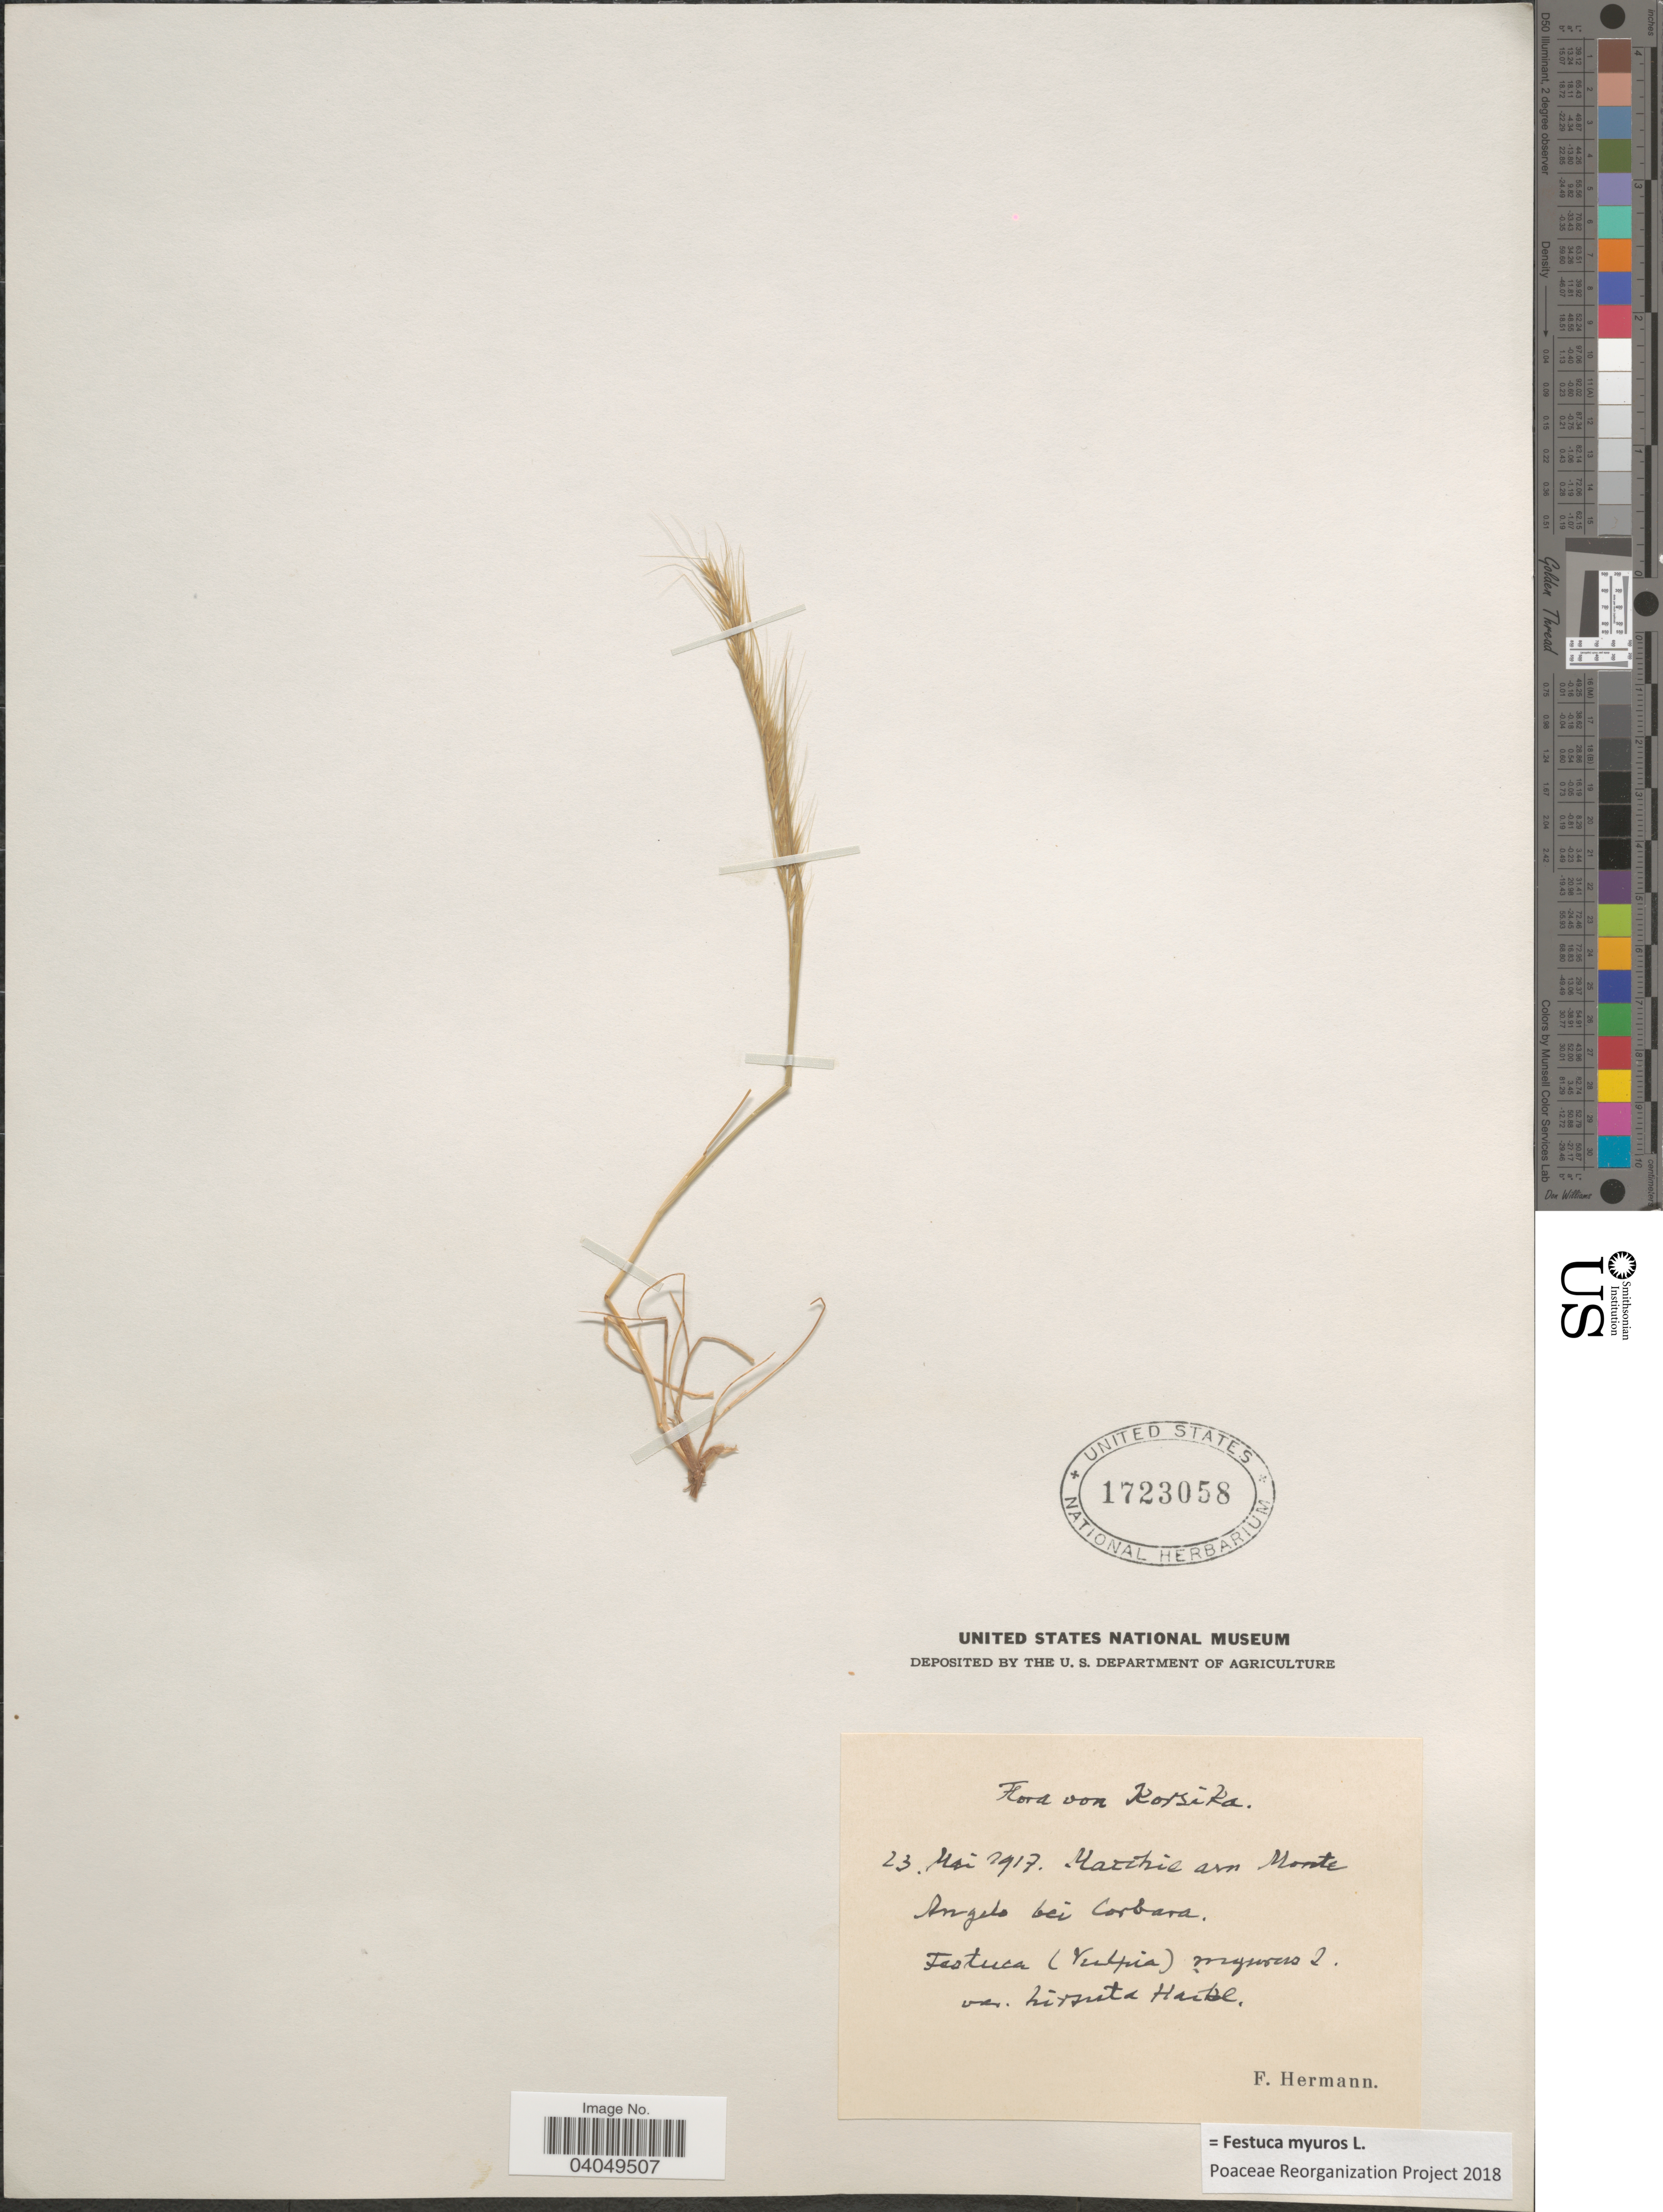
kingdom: Plantae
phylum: Tracheophyta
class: Liliopsida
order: Poales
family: Poaceae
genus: Festuca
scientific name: Festuca myuros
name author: L.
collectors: F. Hermann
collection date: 1917-05-23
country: France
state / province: Corsica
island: Corse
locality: Korsika. Macchia am Monte Angelo bei Corbara.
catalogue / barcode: US 1723058